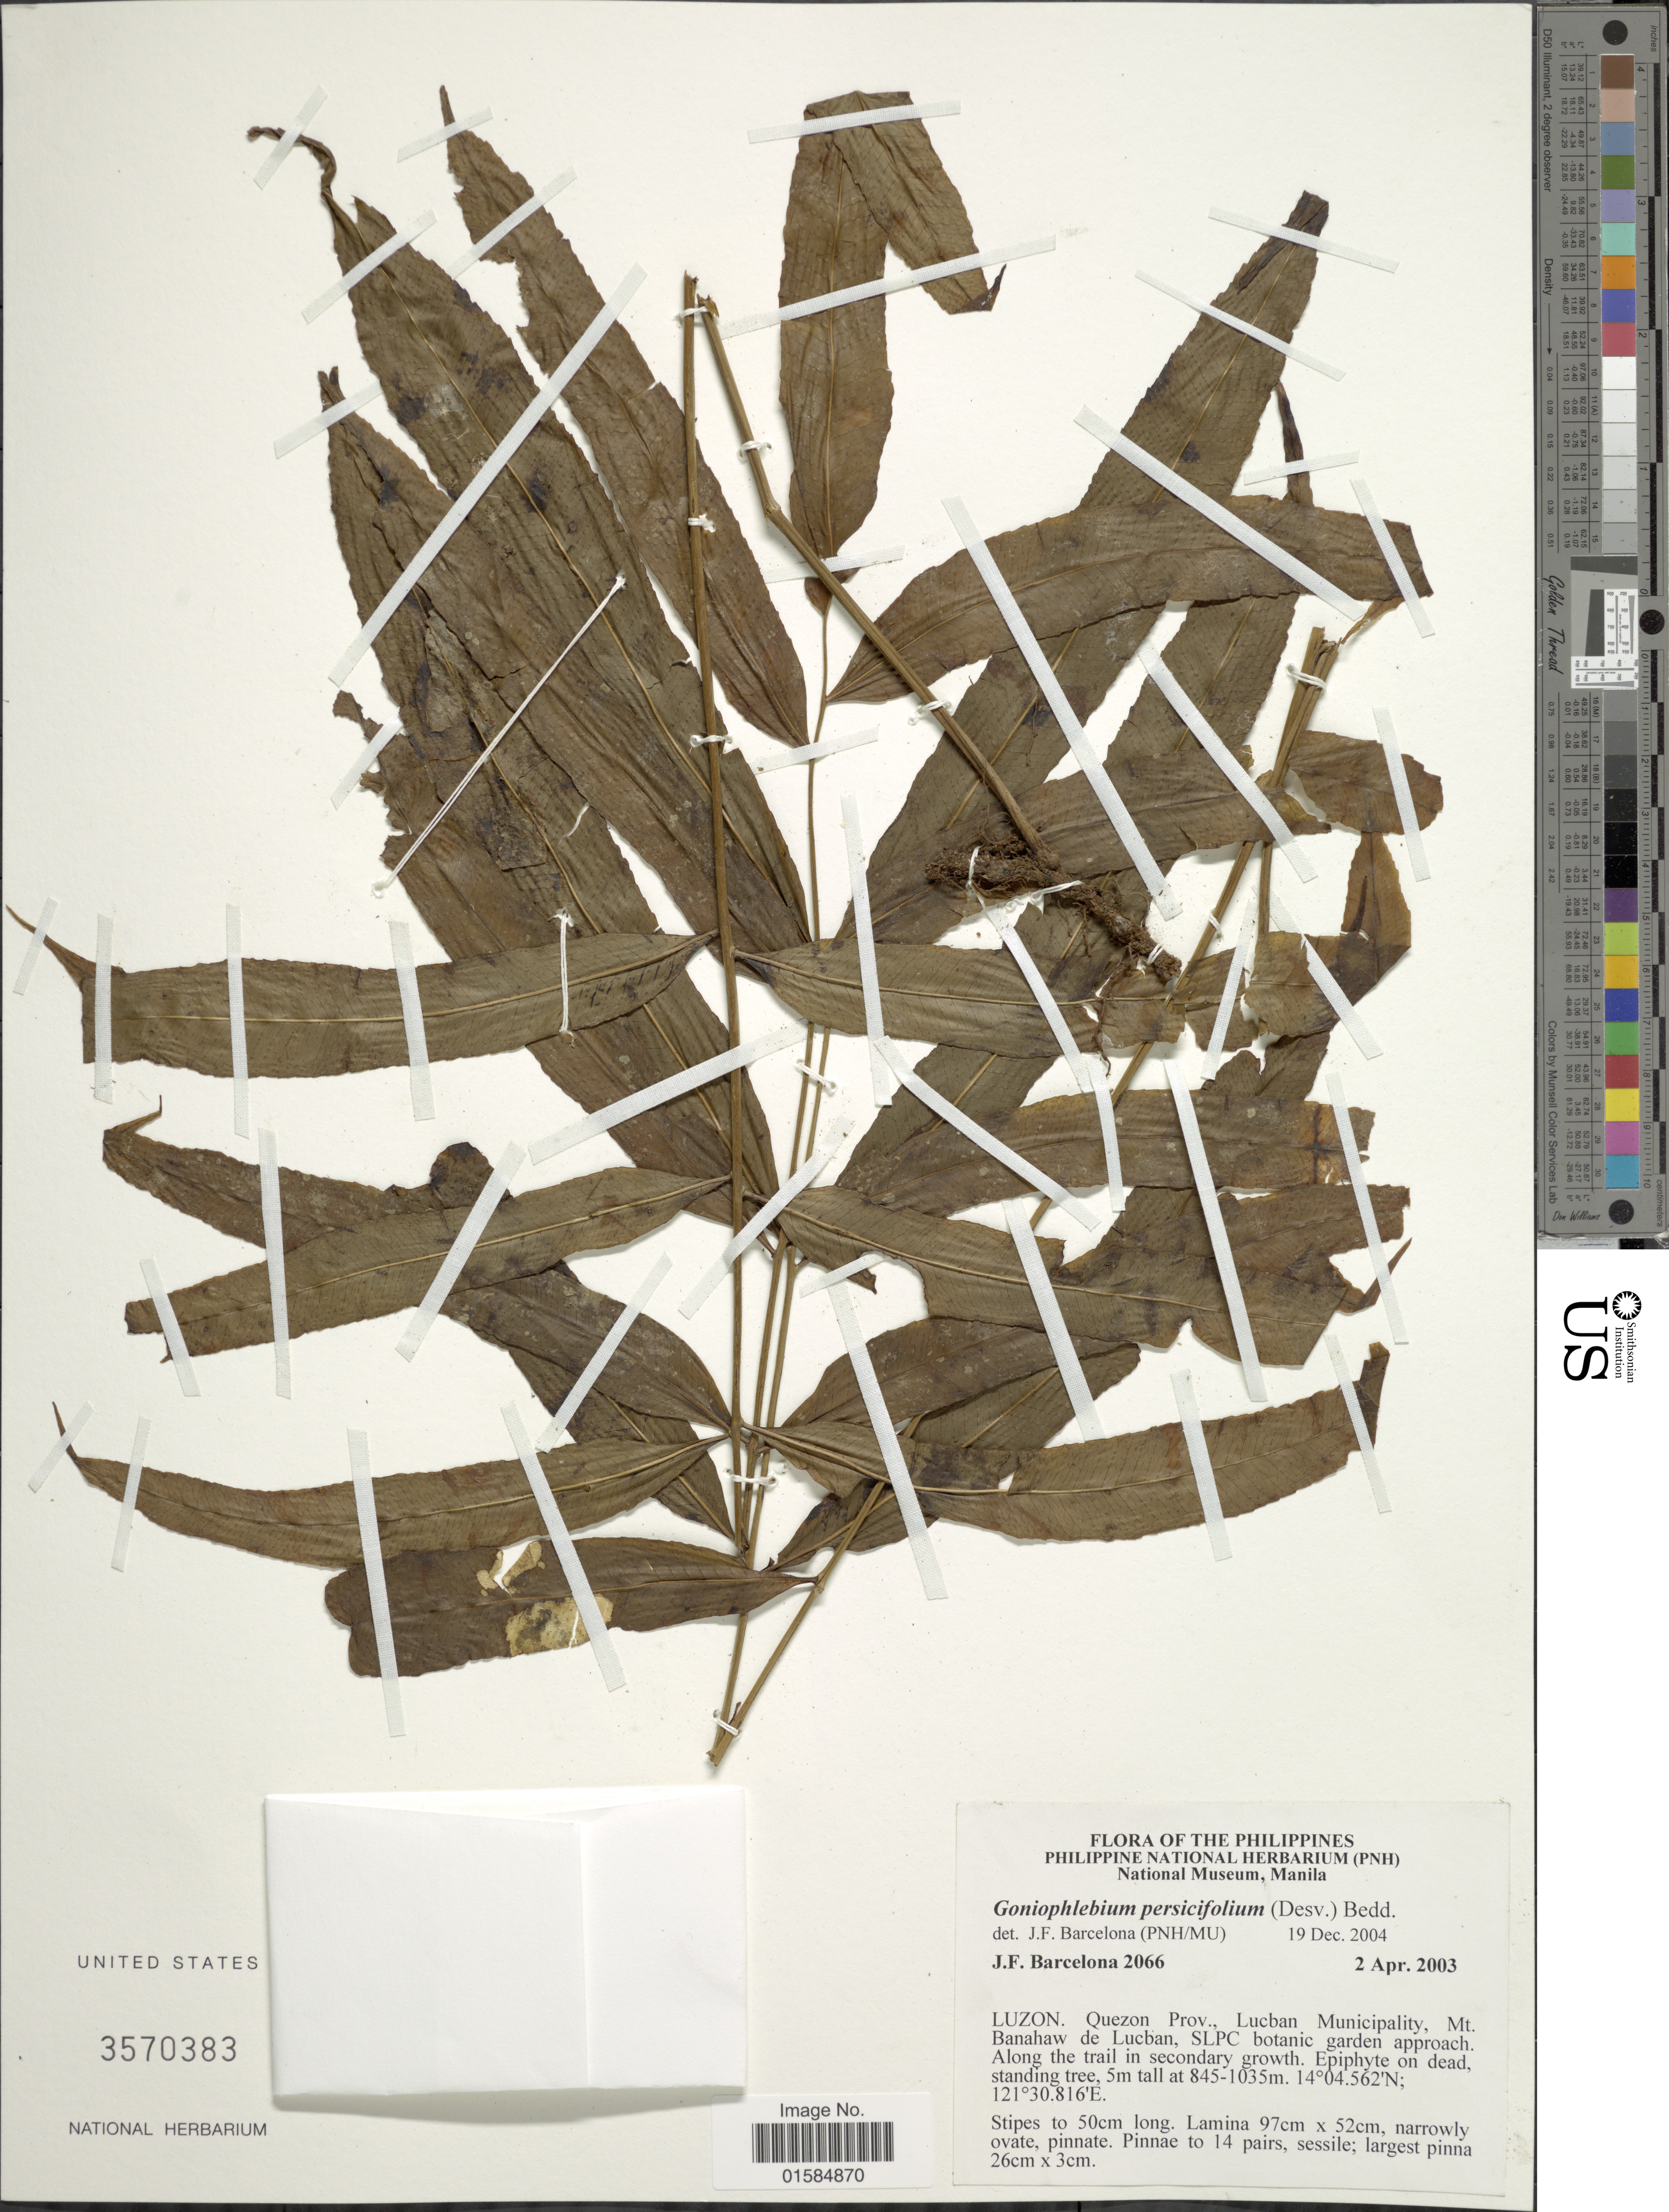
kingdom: Plantae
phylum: Tracheophyta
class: Polypodiopsida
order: Polypodiales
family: Polypodiaceae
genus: Goniophlebium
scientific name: Goniophlebium persicifolium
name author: (Desv.) Bedd.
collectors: J. F. Barcelona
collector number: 2066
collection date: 2003-04-02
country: Philippines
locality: Luzon, Quezon Prov., Lucban Municiaplity, Mt. Banahaw de Lucban, SLPC botanic garden approach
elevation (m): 845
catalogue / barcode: US 3570383